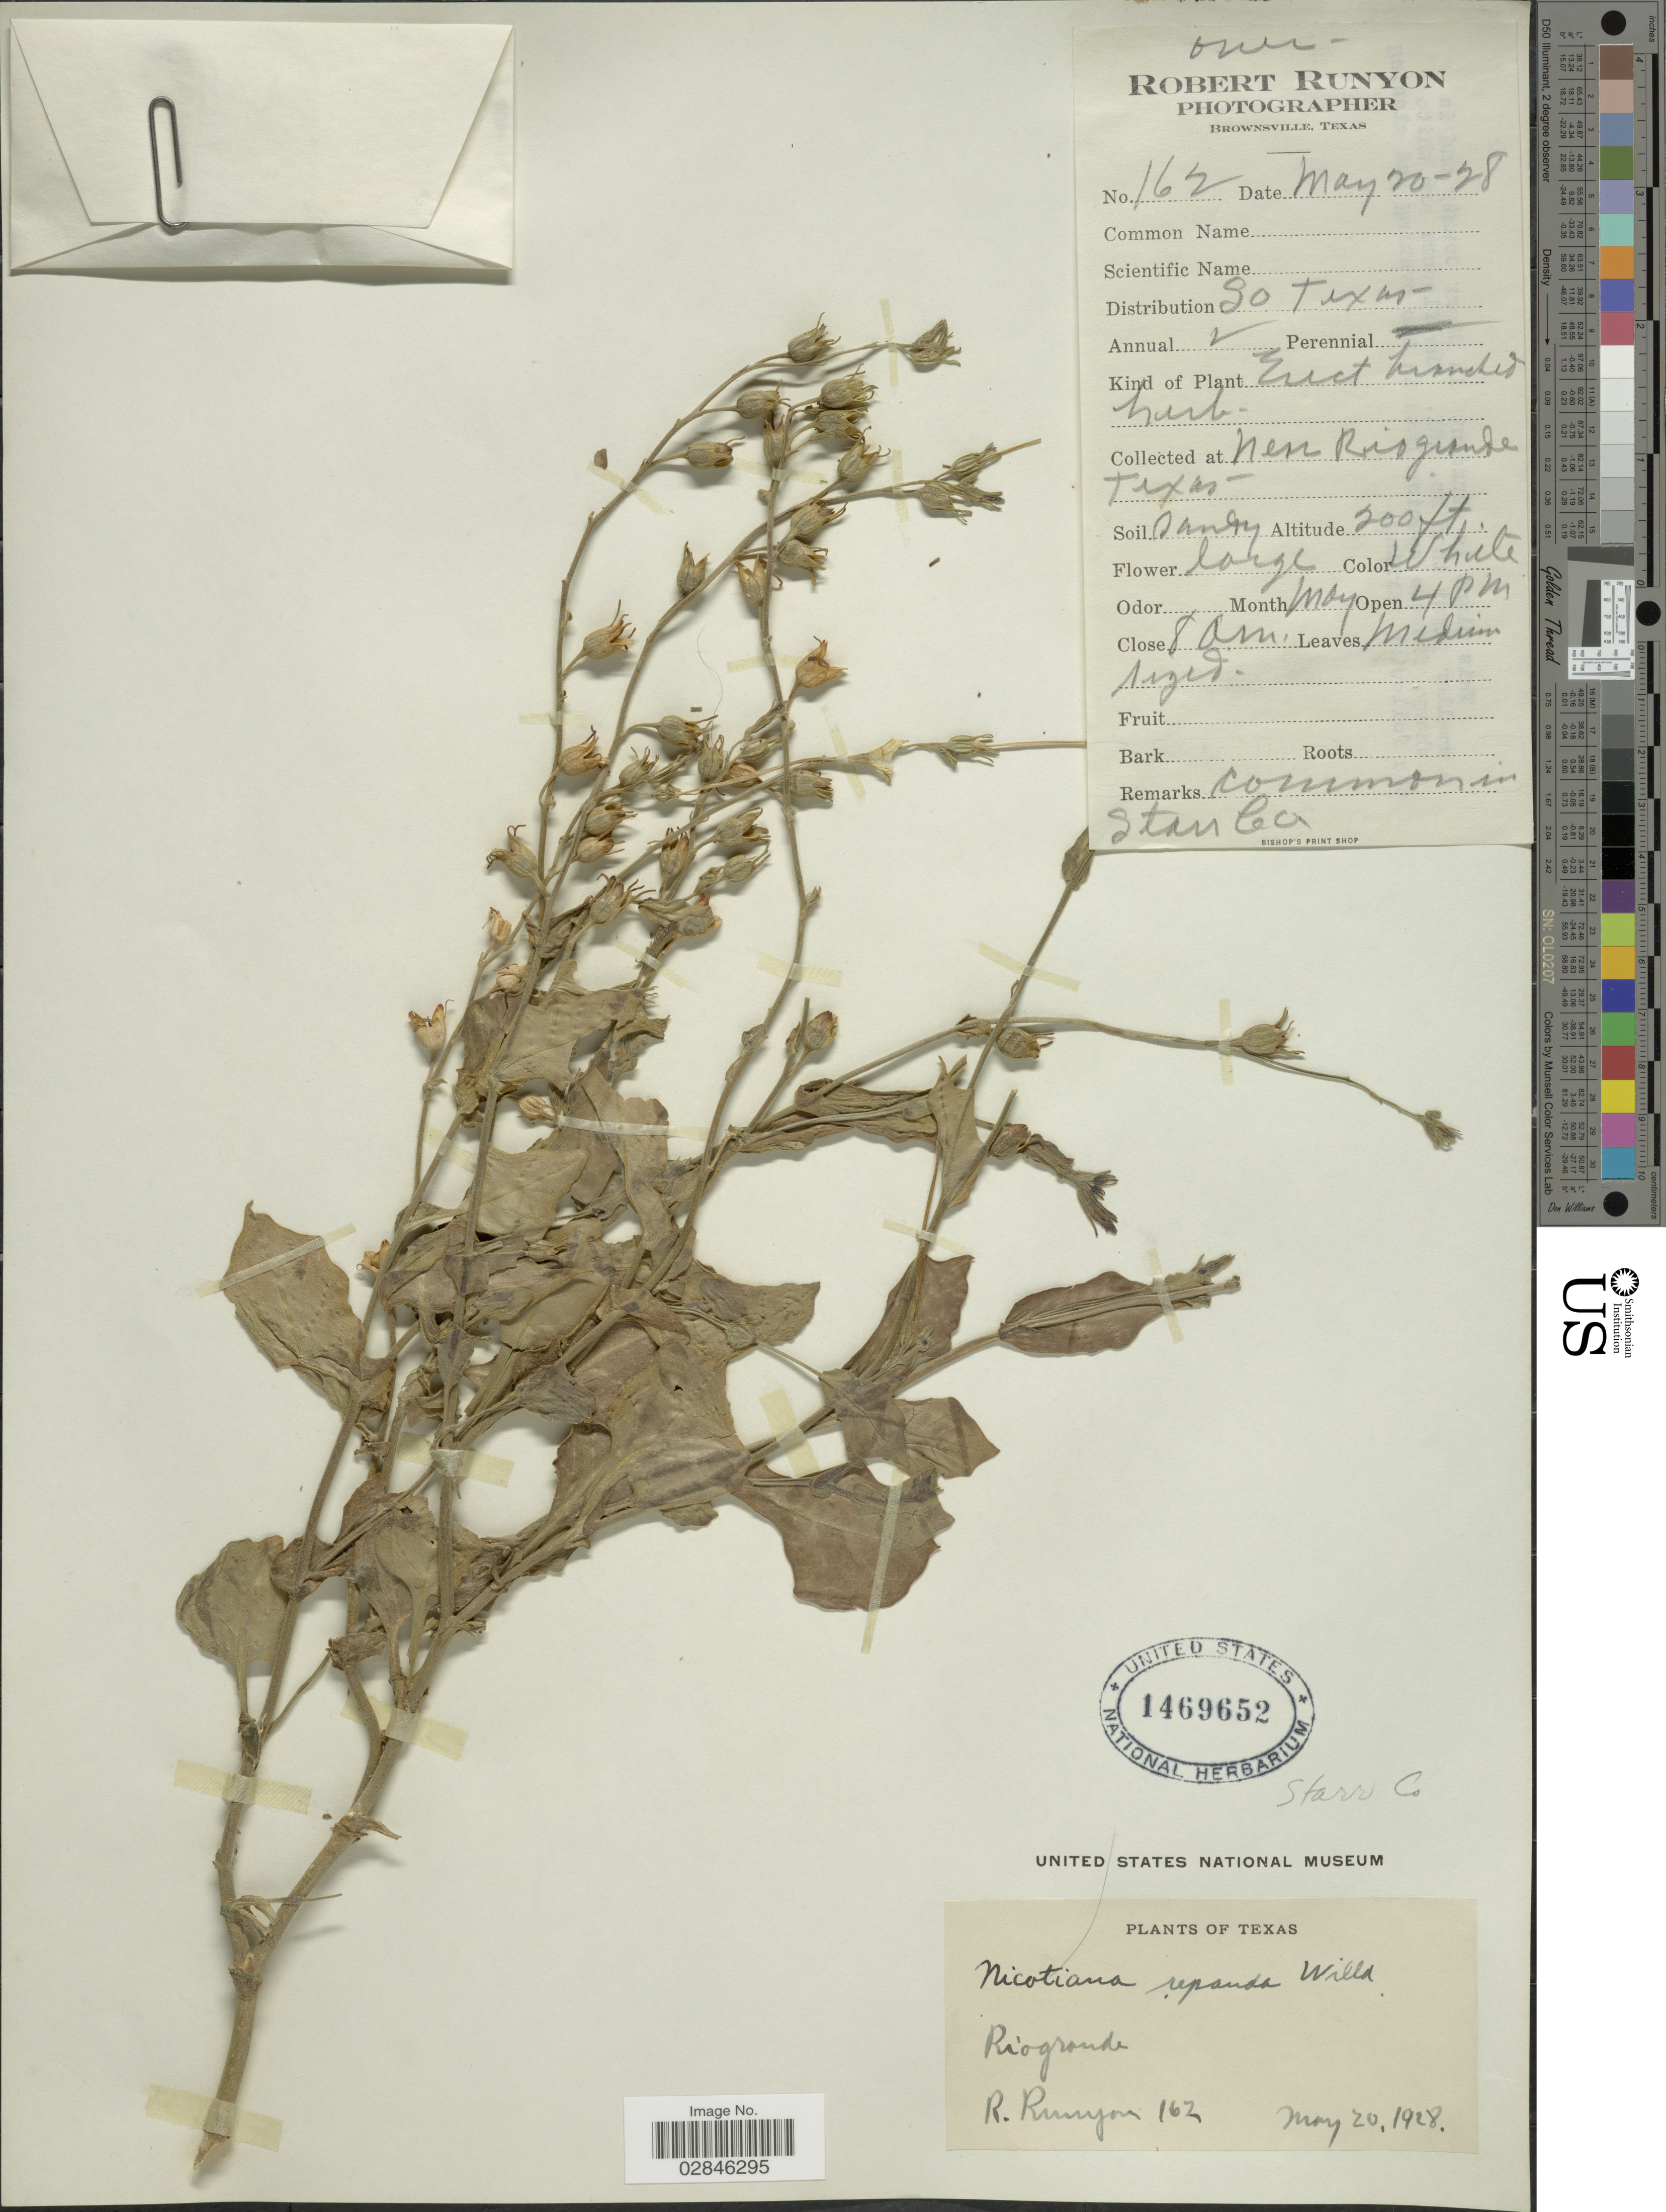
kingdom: Plantae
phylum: Tracheophyta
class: Magnoliopsida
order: Solanales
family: Solanaceae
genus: Nicotiana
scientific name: Nicotiana repanda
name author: Willd. ex Lehm.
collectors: R. Runyon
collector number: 162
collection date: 1928-05-20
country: United States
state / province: Texas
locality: Near Riogrande, Starr Co.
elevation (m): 61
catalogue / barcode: US 1469652